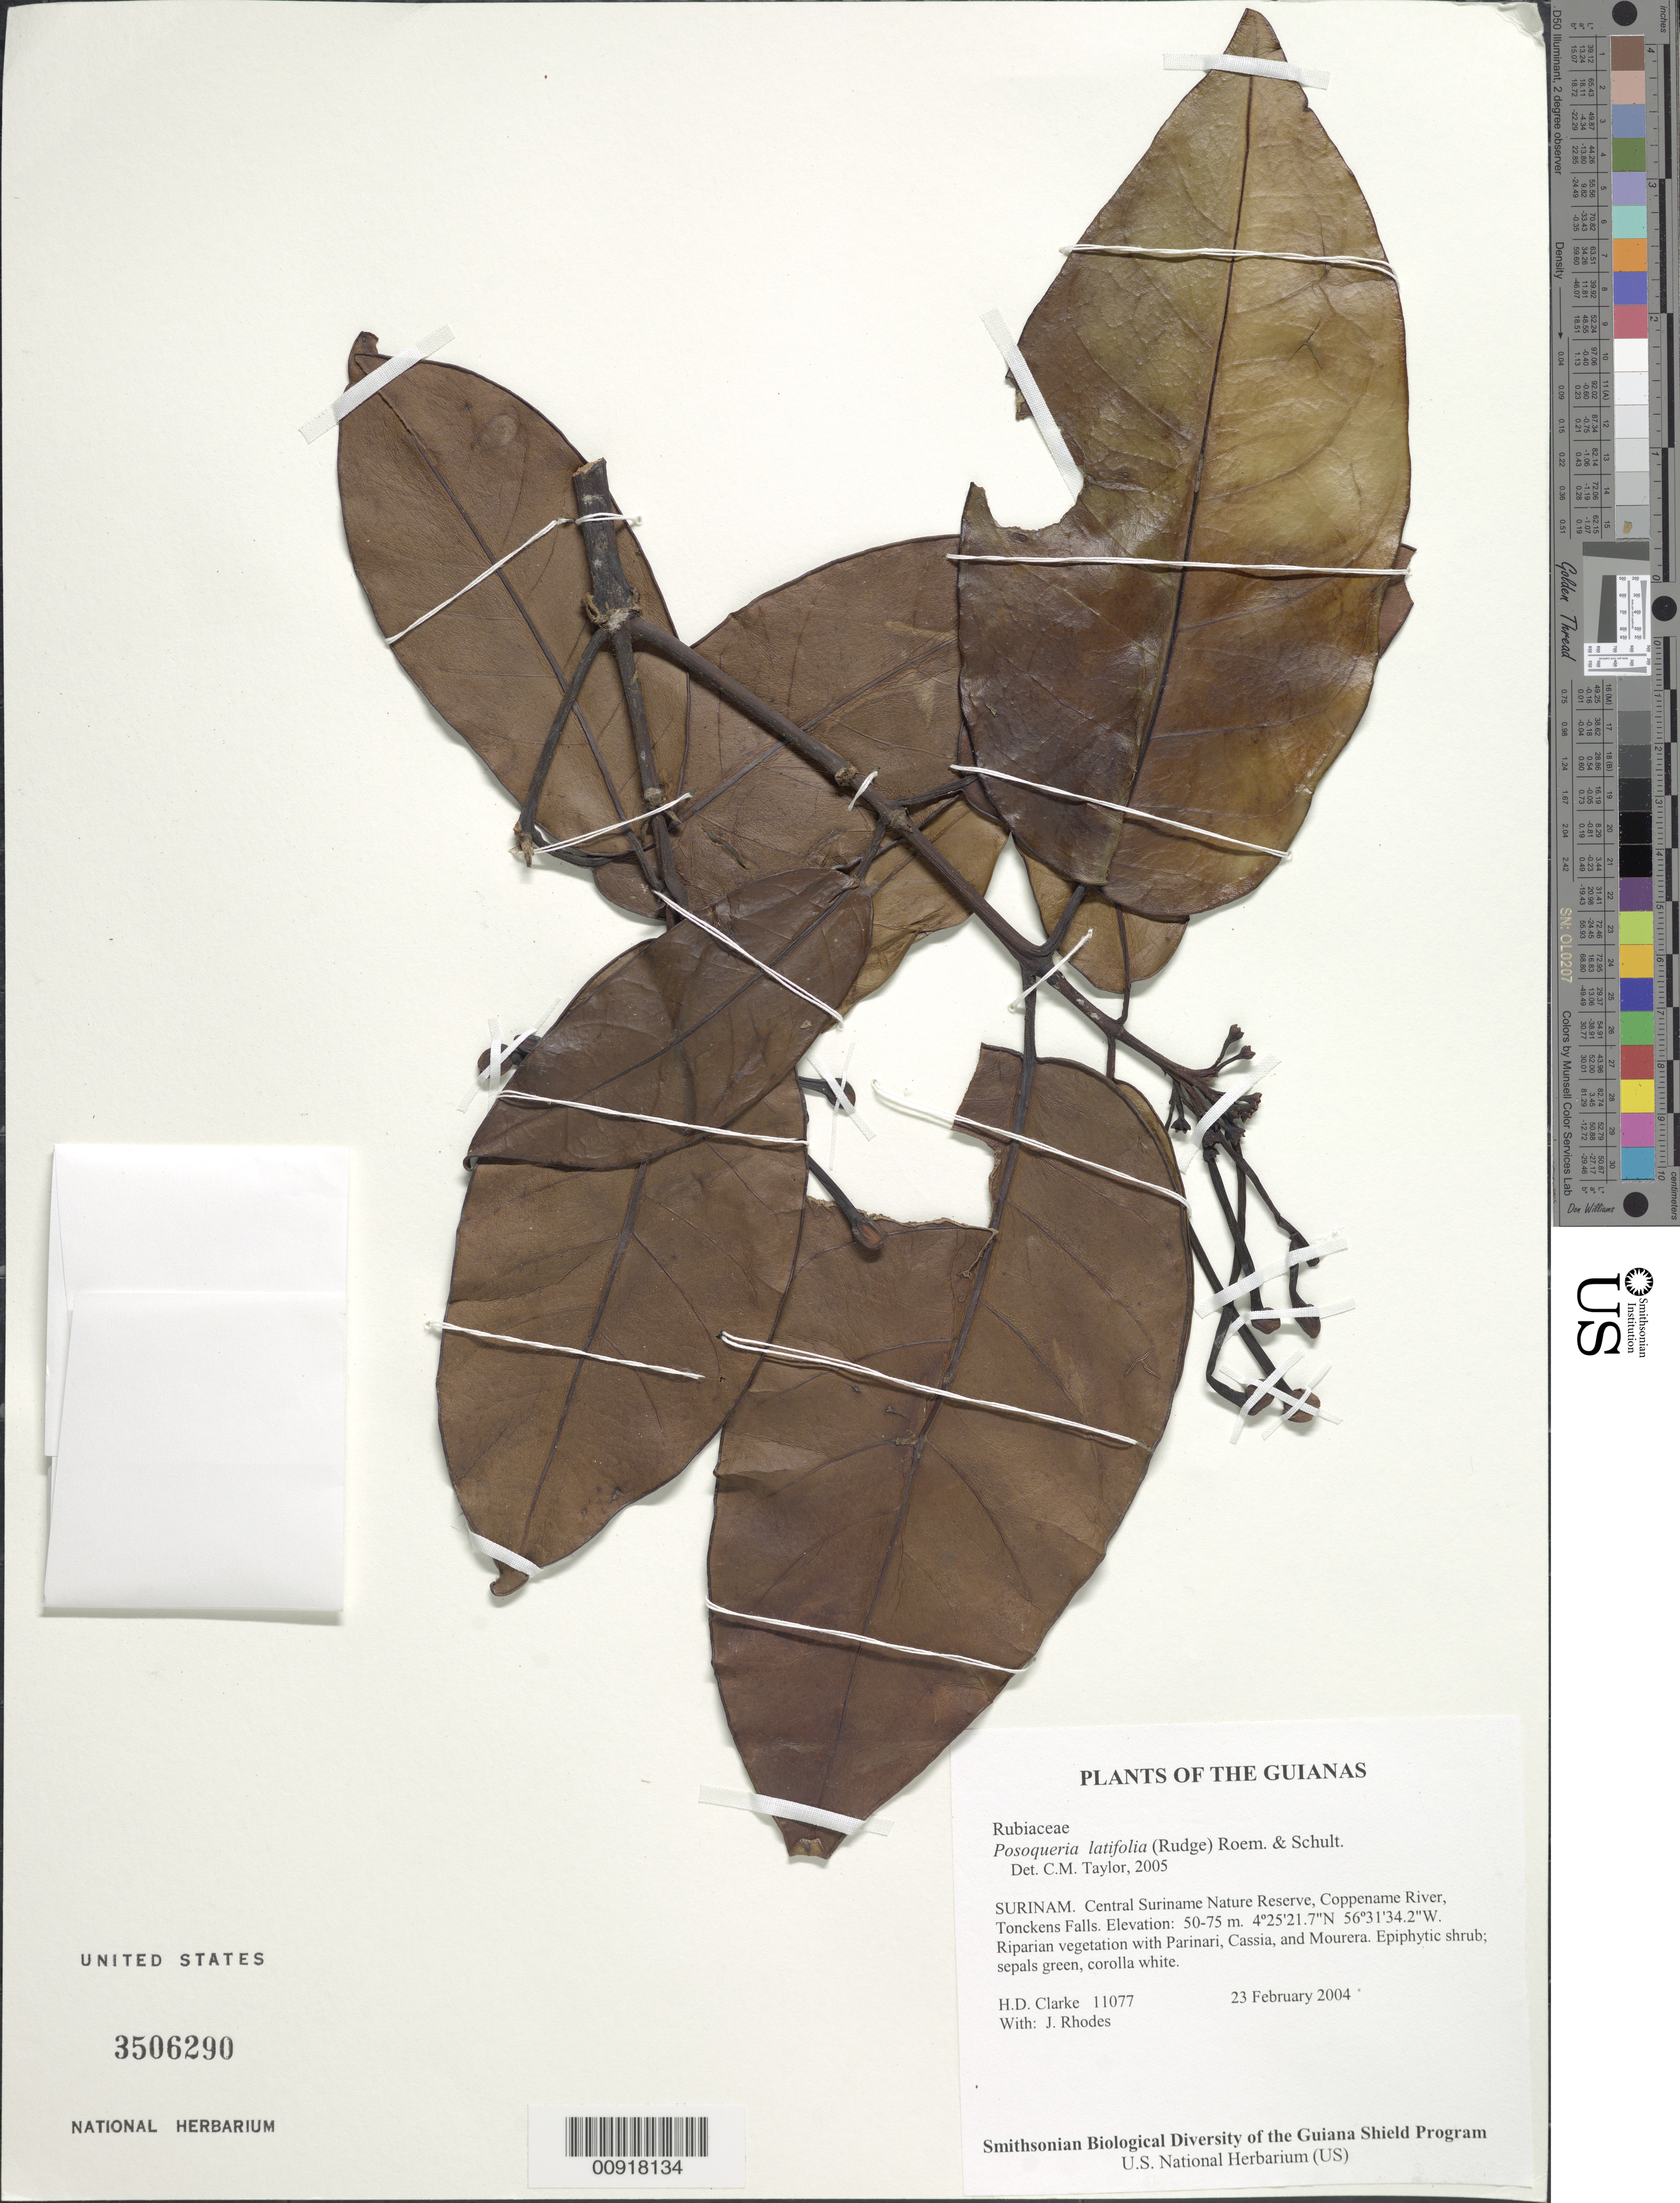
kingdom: Plantae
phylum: Tracheophyta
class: Magnoliopsida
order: Gentianales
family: Rubiaceae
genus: Posoqueria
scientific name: Posoqueria latifolia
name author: (Rudge) Roem. & Schult.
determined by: Taylor, Charlotte M.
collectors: H. D. Clarke & J. Rhodes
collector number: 11077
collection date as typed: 23 February 2004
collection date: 2004-02-23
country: Suriname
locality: Central Suriname Nature Reserve, Coppename River, Tonckens Falls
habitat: Riparian vegetation with Parinari, Cassia, and Mourera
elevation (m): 50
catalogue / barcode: US 3506290